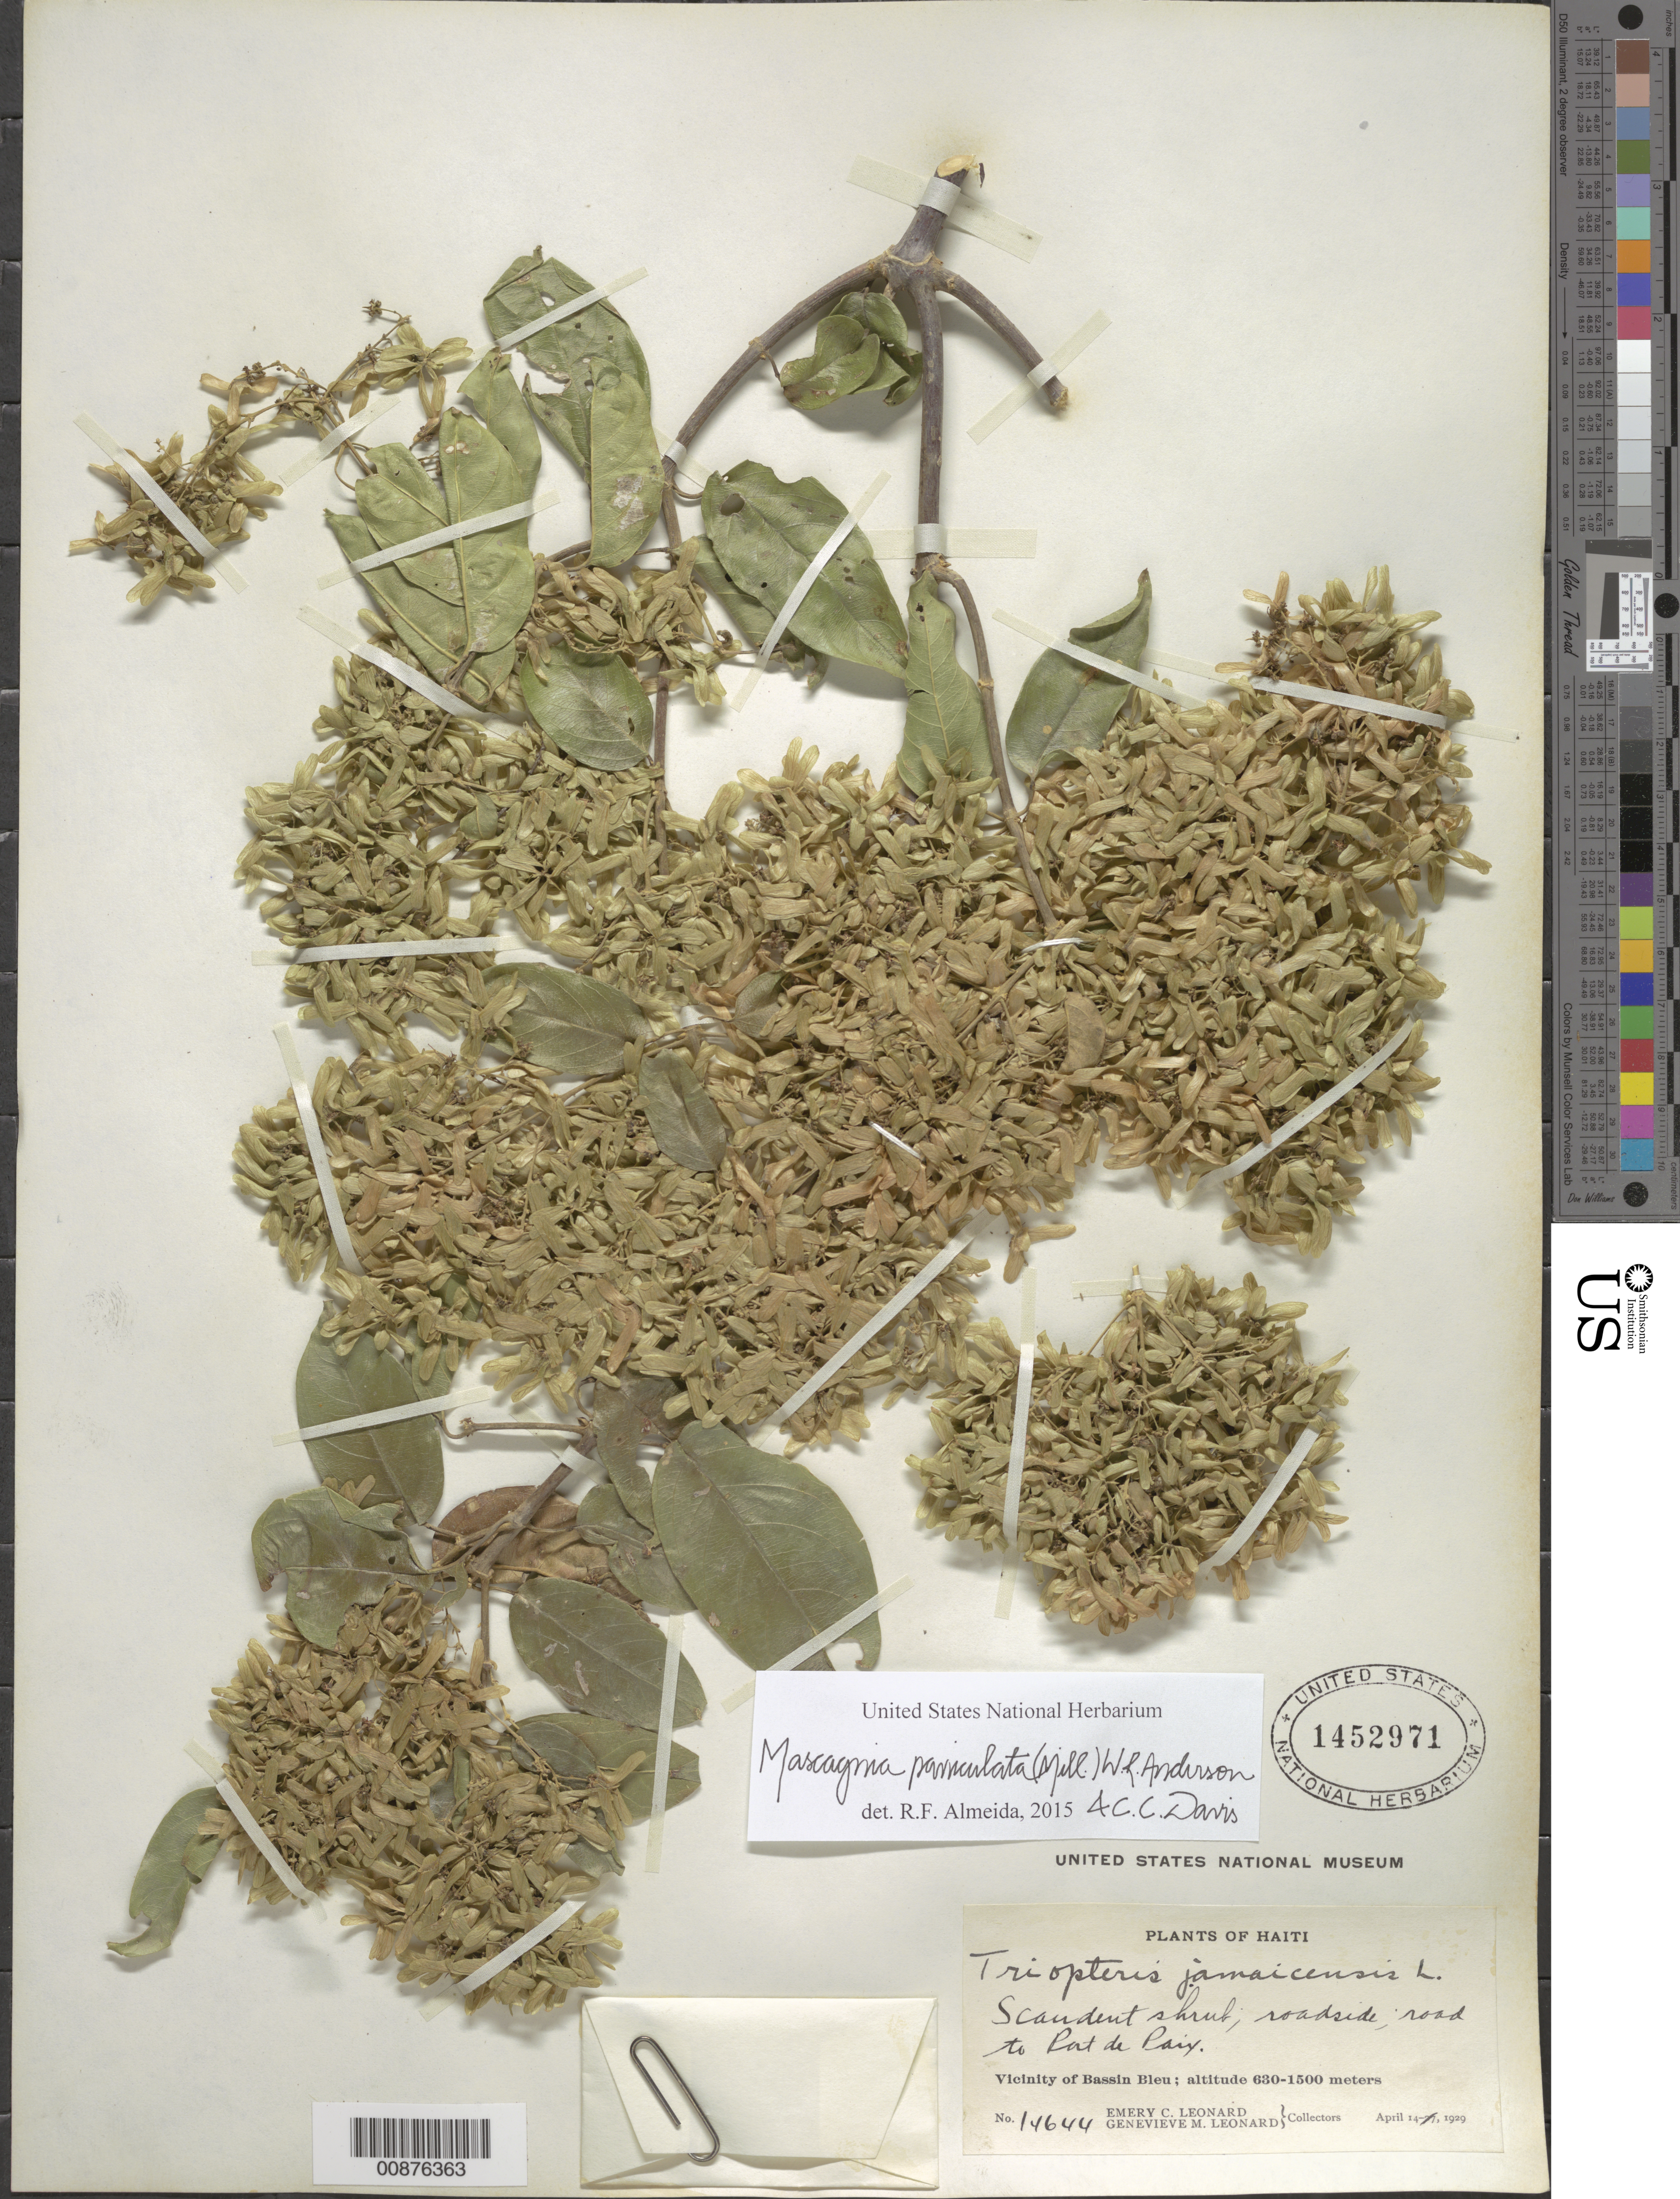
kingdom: Plantae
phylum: Tracheophyta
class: Magnoliopsida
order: Malpighiales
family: Malpighiaceae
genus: Mascagnia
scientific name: Mascagnia paniculata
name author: (Mill.) W.R. Anderson & C. Davis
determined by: De Almeida, R. F., (HUEFS), Universidade Estadual de Feira de Santana (BRAZIL)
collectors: E. C. Leonard & G. M. Leonard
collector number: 14644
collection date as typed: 14 Apr 1929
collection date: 1929-04-14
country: Haiti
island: Hispaniola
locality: Vicinity of Bassin Bleu, road to Port de Paix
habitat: Roadside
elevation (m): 630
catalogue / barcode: US 1452971